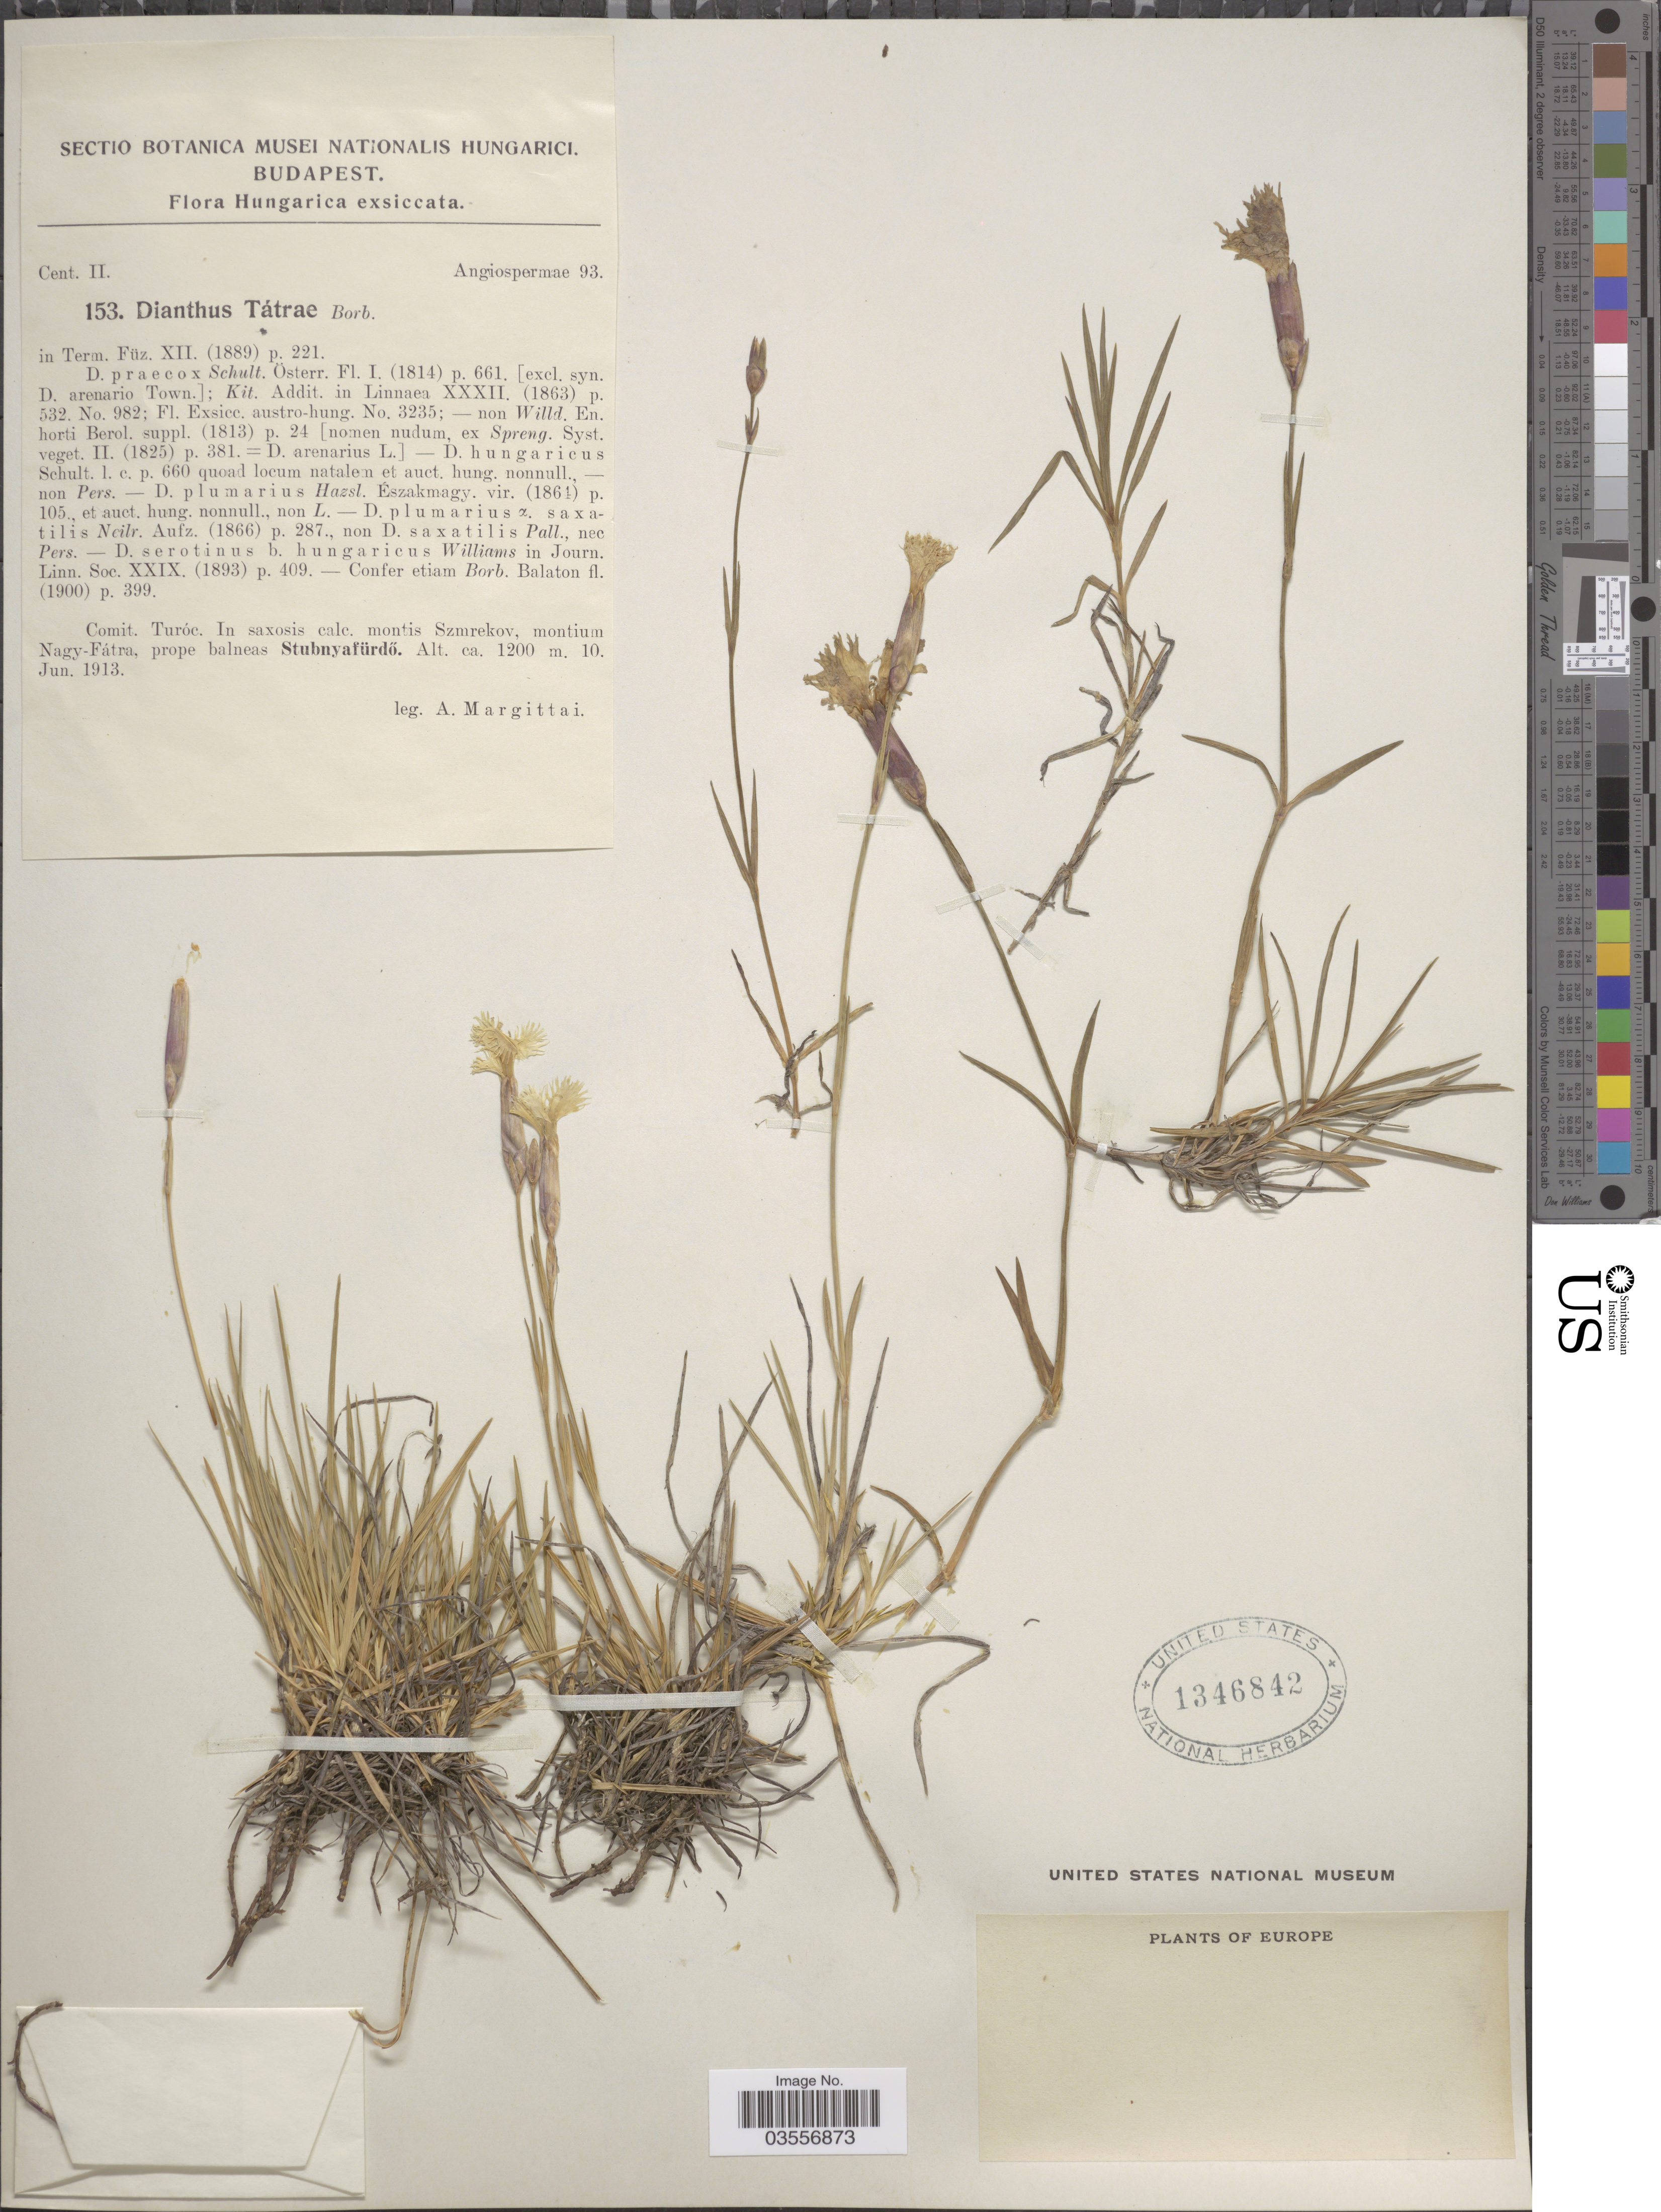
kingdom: Plantae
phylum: Tracheophyta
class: Magnoliopsida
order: Caryophyllales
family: Caryophyllaceae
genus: Dianthus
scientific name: Dianthus tatrae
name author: Borbás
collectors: A. Margittai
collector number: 153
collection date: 1913-06-10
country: Hungary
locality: Comit. Turóc. In saxosis calc. montis Szmrekov, montium Nagy-Fátra, prope balneas Stubnyafürdö.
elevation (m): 1200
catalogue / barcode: US 1346842